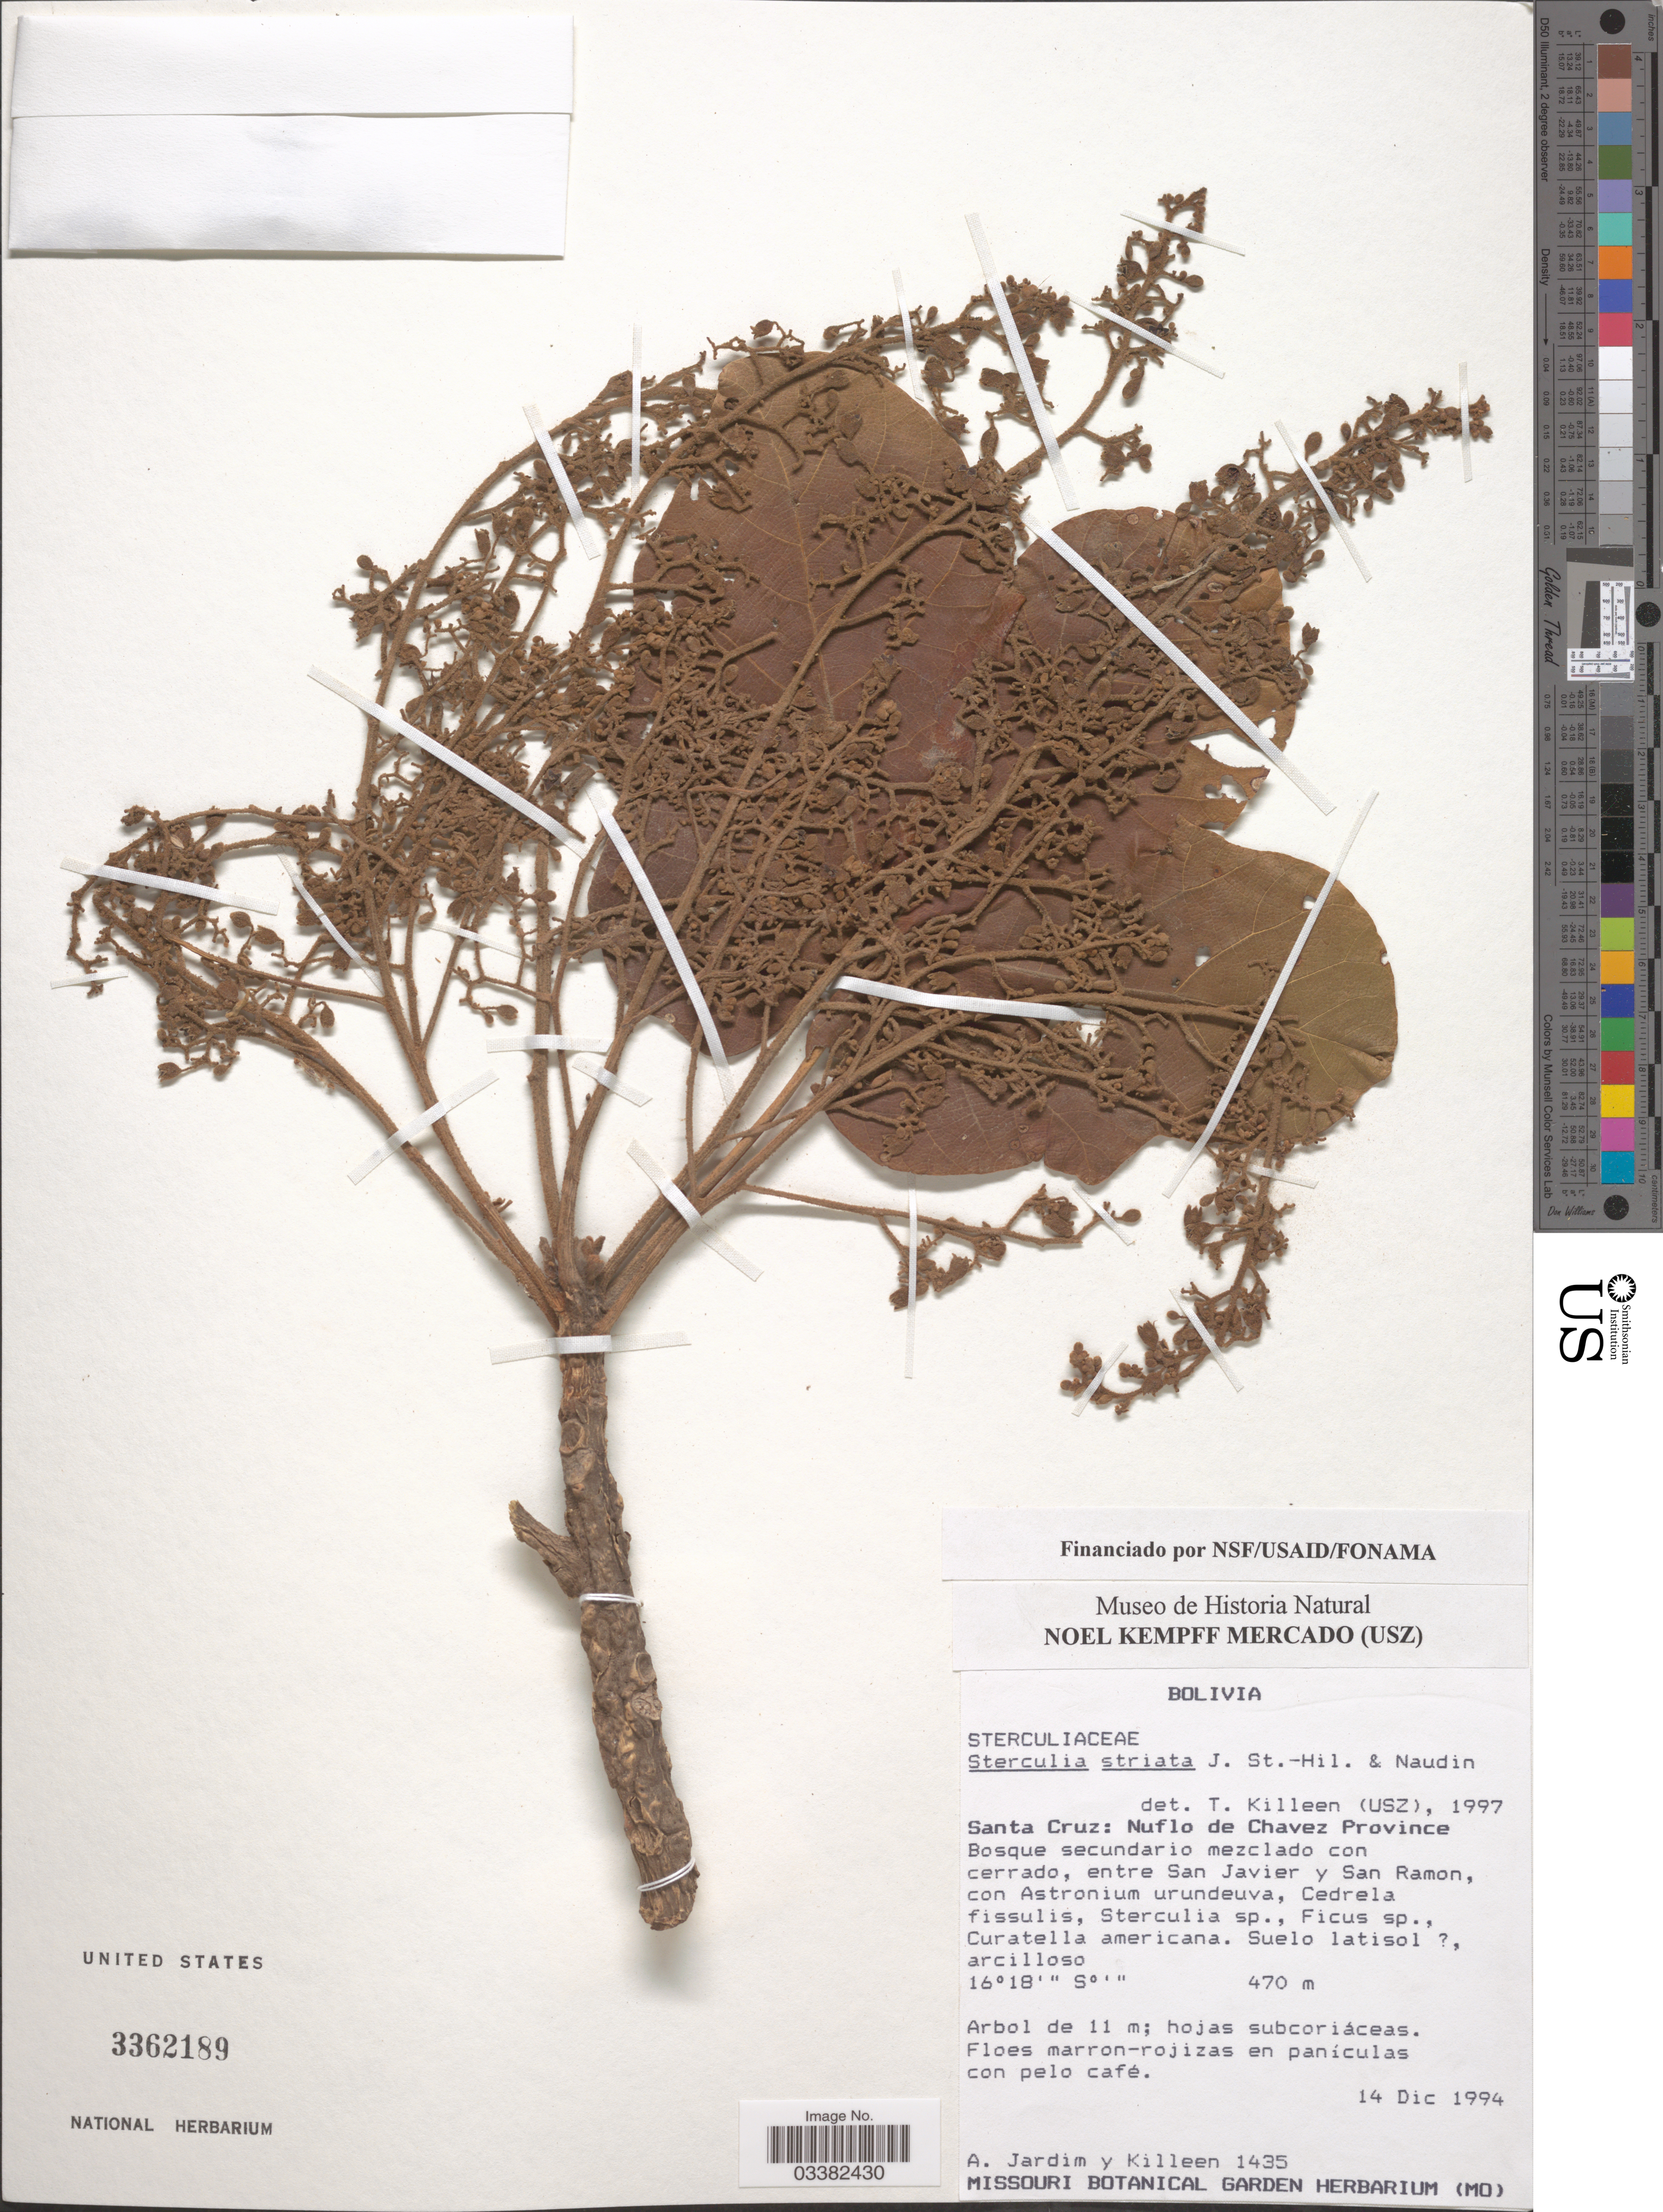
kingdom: Plantae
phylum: Tracheophyta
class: Magnoliopsida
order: Malvales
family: Malvaceae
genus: Sterculia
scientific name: Sterculia striata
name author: A. St.-Hil. & Naudin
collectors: A. Jardim & Killeen, --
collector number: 1435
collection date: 1994-12-14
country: Bolivia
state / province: Santa Cruz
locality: Nuflo de Chavez Province. Bosque secundario mezclado con cerrado, entre San Javier y San Ramon.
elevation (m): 470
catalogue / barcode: US 3362189